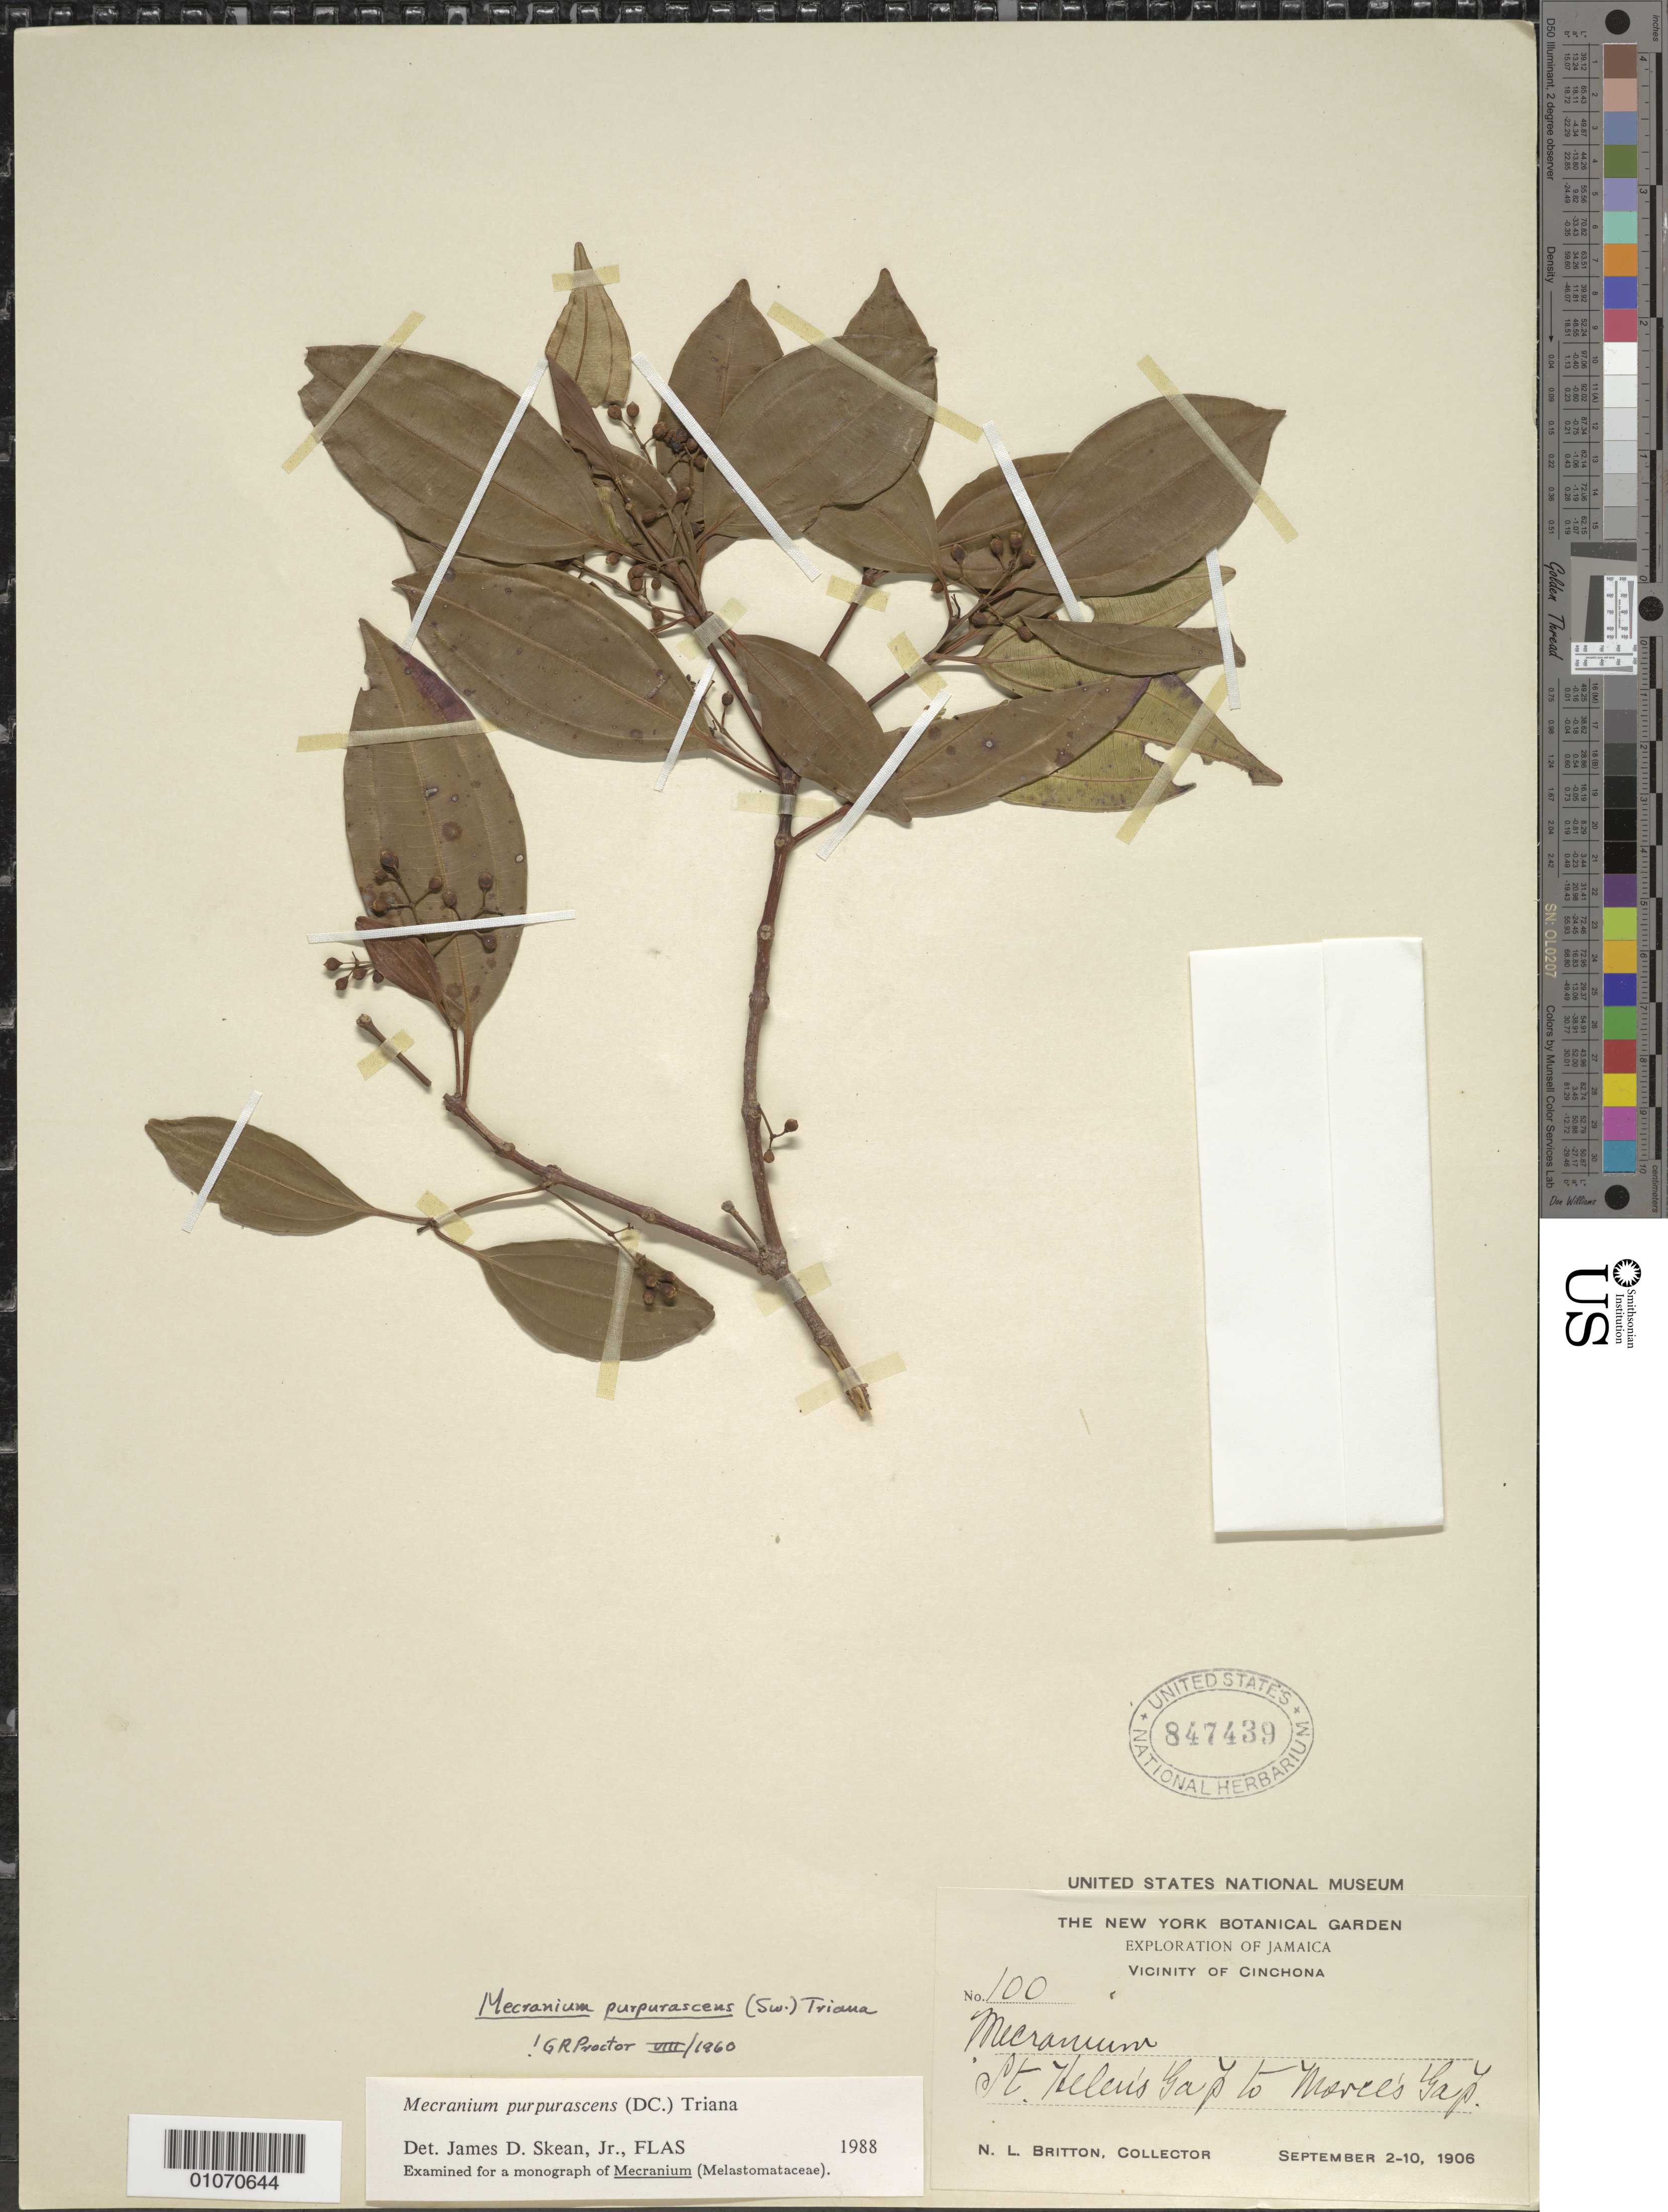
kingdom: Plantae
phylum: Tracheophyta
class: Magnoliopsida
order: Myrtales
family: Melastomataceae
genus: Mecranium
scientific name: Mecranium purpurascens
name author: (DC.) Triana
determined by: Skean, J. D., Jr.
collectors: N. Britton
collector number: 100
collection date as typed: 02 Sep 1906 to 10 Sep 1906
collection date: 1906-09-02/1906-09-10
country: Jamaica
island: Jamaica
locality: Chinchona vicinity; St. Helen's Gap to Marce's Gap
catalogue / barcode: US 847439